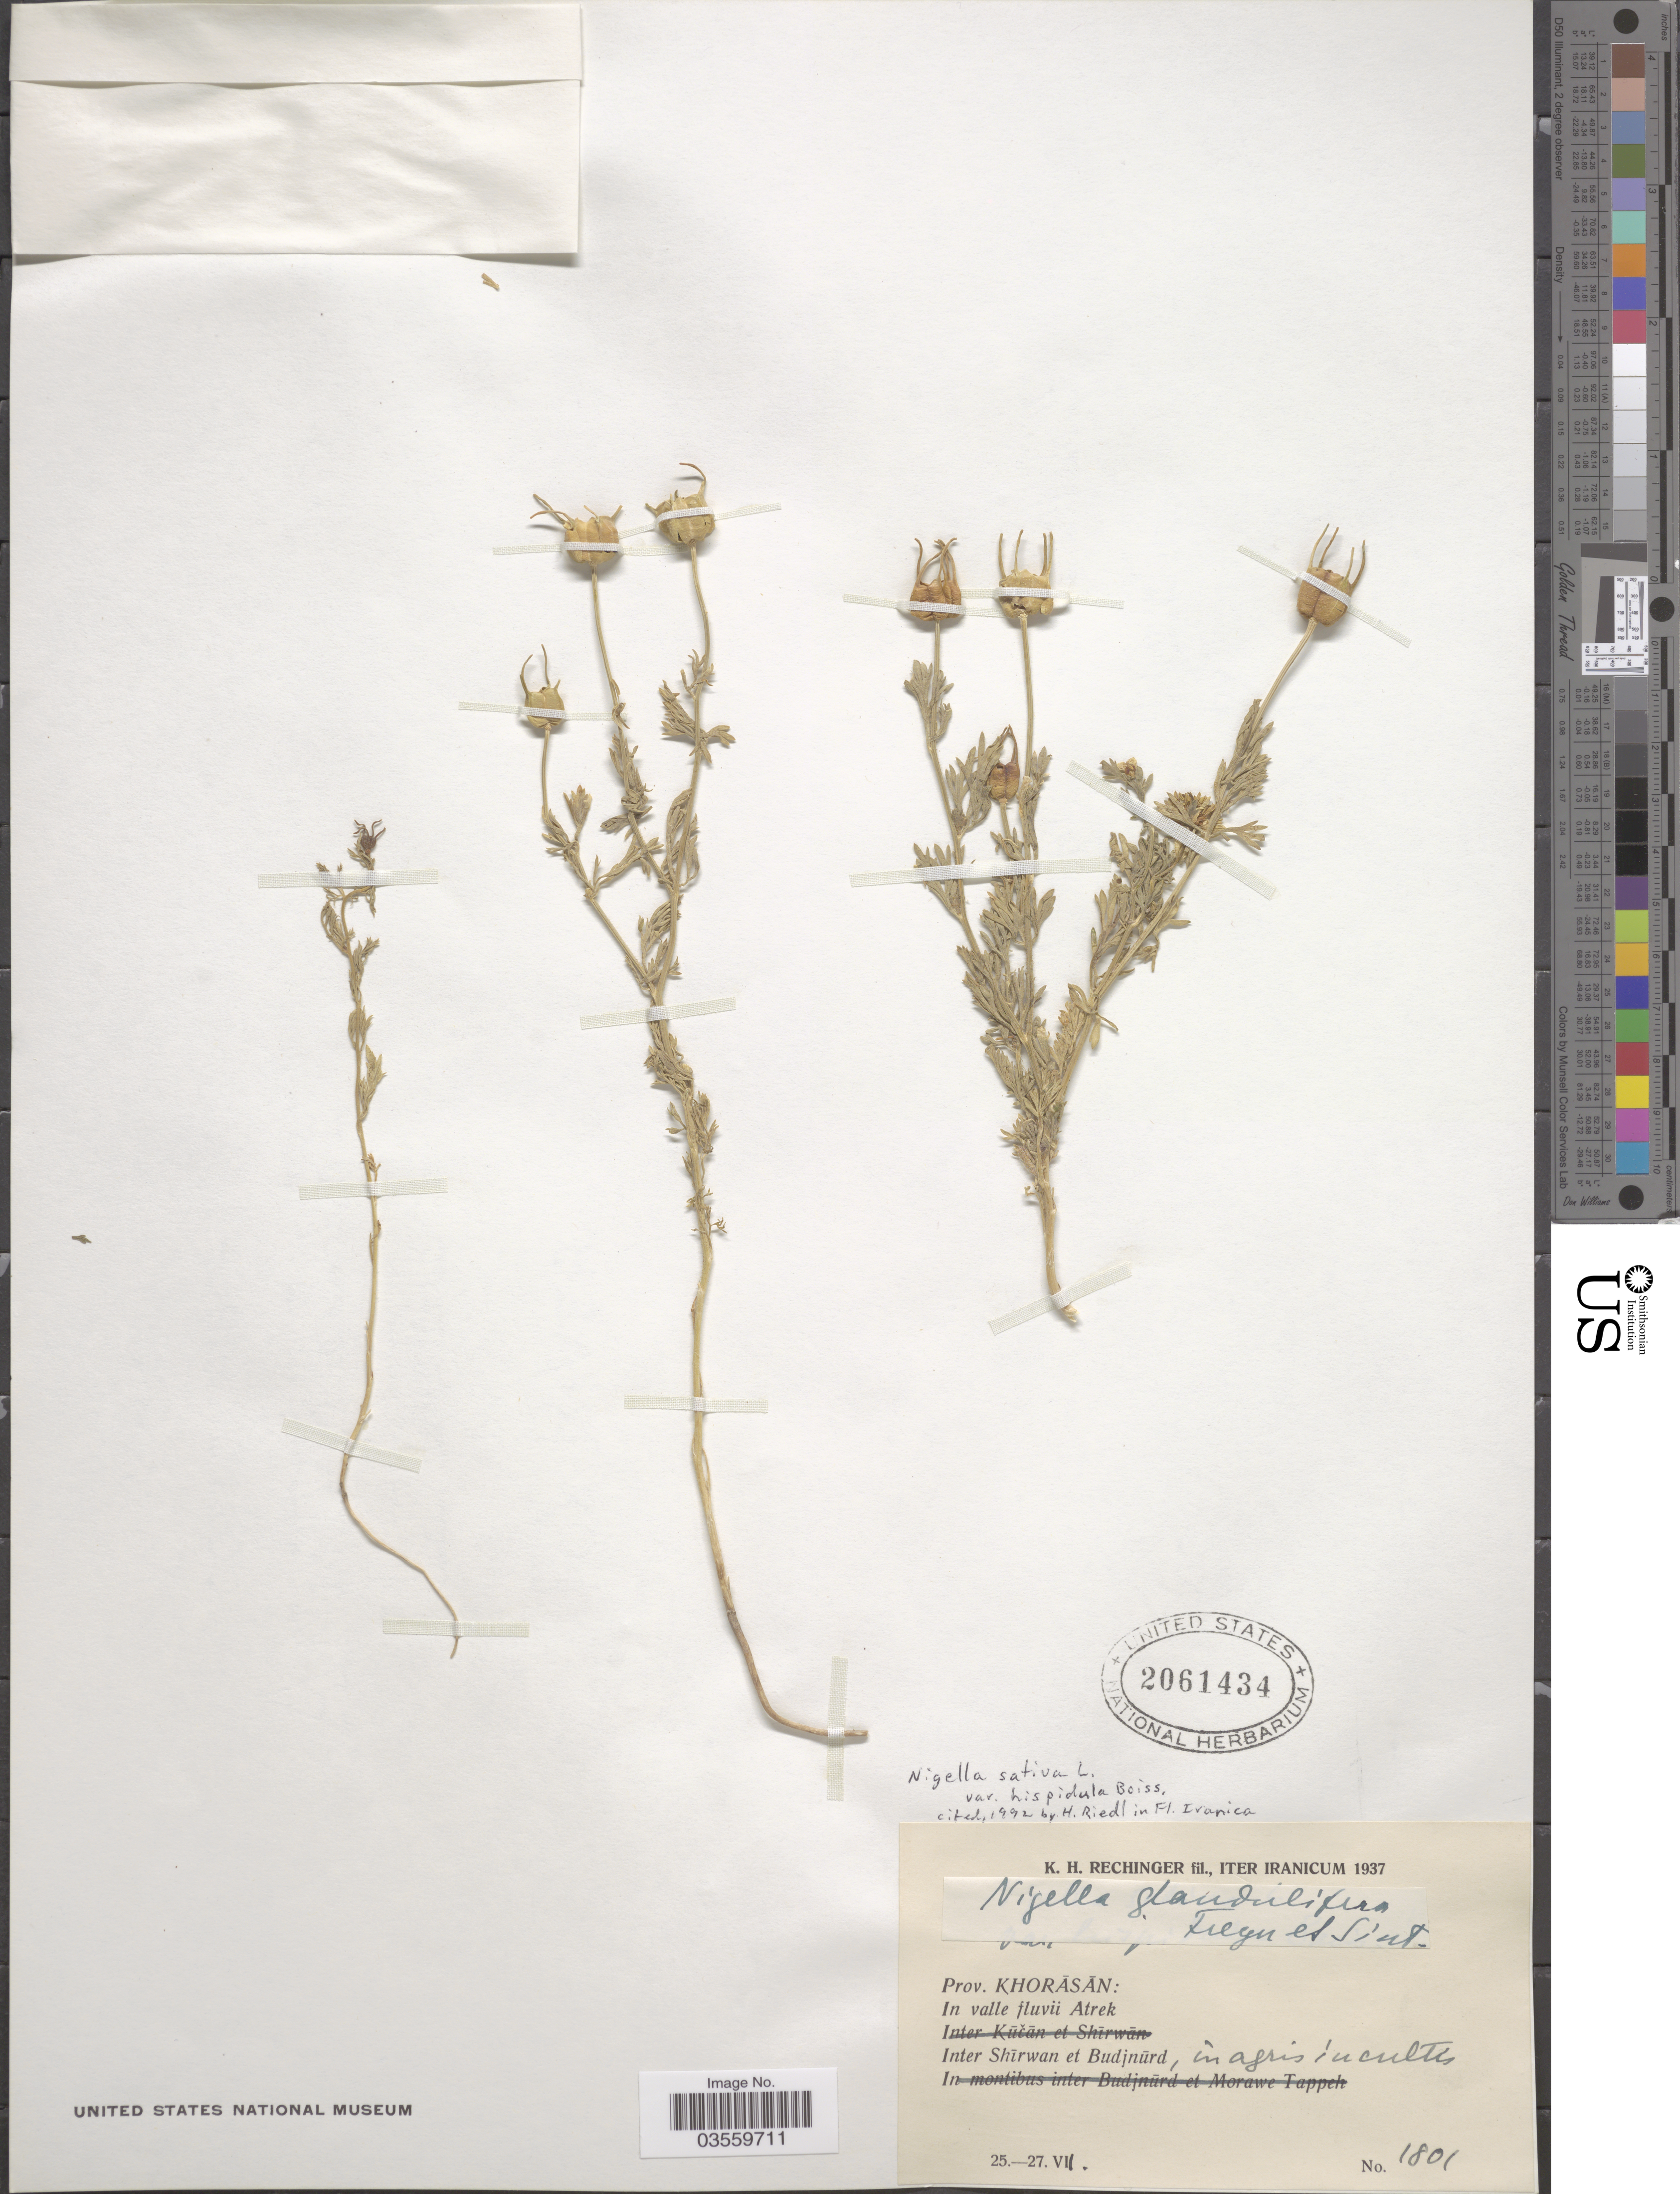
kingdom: Plantae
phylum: Tracheophyta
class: Magnoliopsida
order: Ranunculales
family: Ranunculaceae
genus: Nigella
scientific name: Nigella sativa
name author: L.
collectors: K. H. Rechinger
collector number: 1801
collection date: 1937-07-25/1937-07-27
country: Iran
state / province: Khorasan [obsolete]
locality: Prov. Khorāsān: In valle fluvii Atrek. Inter Shīrwan et Budjnūrd.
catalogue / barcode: US 2061434